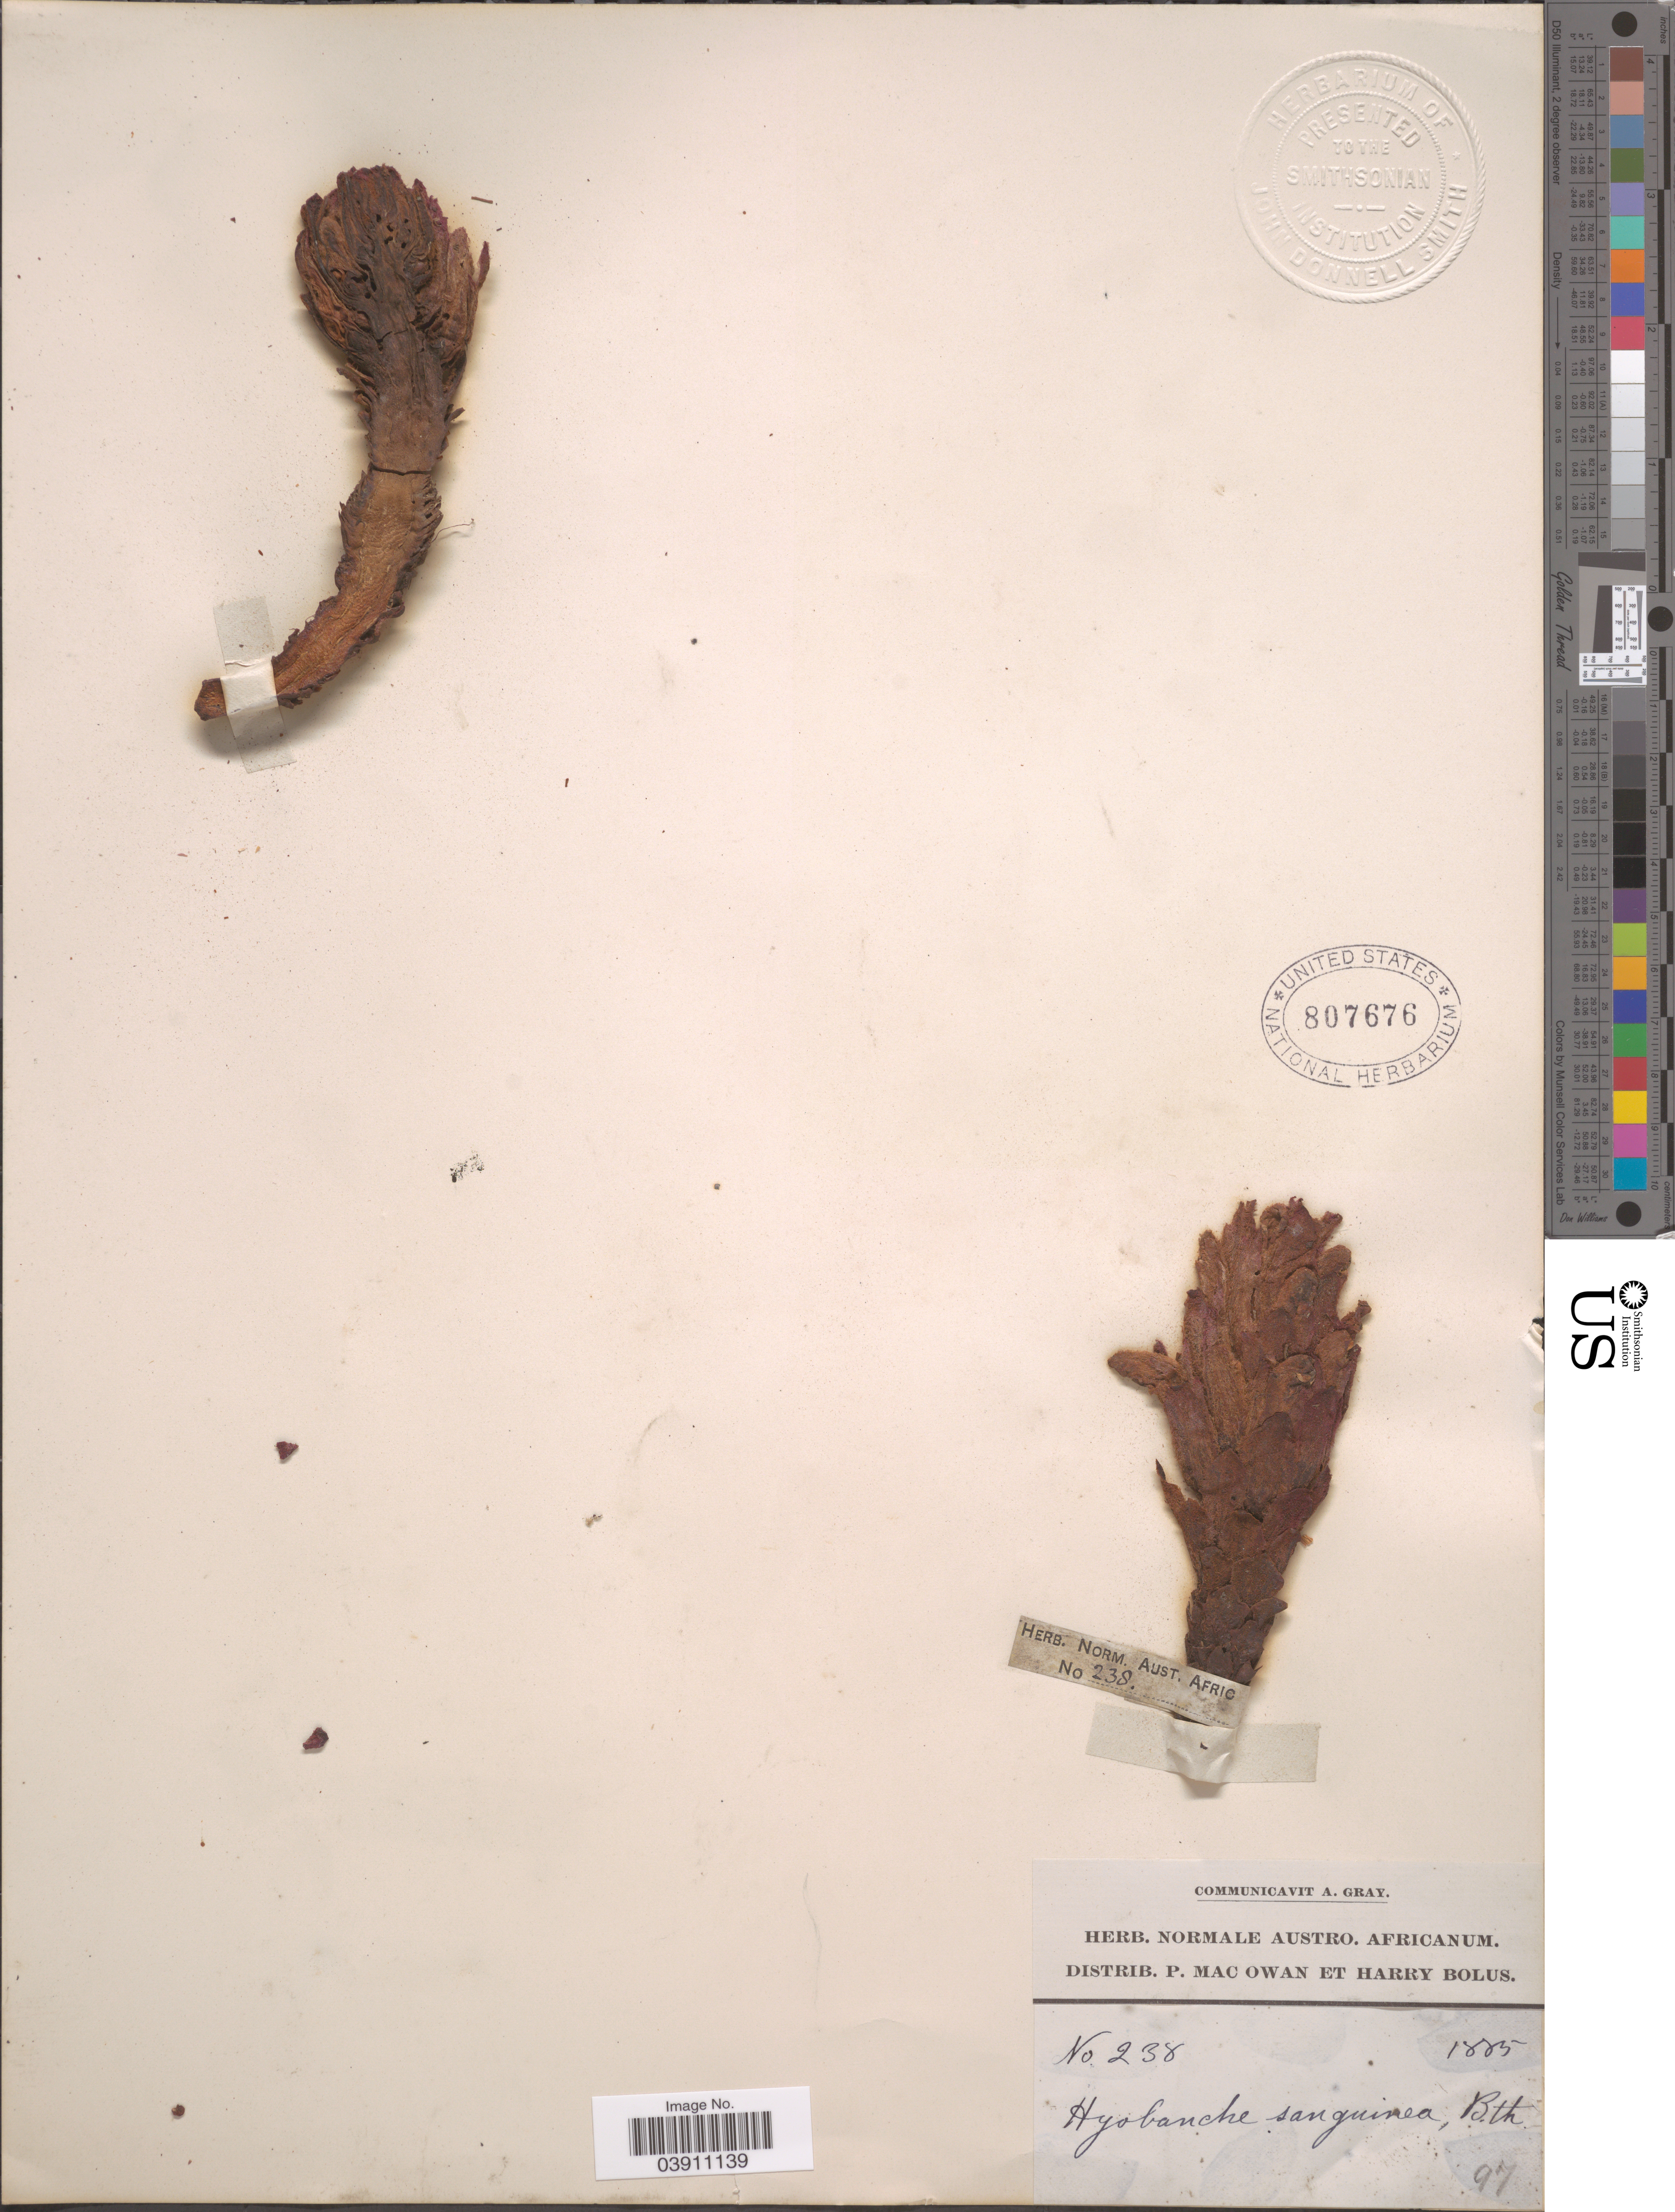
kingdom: Plantae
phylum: Tracheophyta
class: Magnoliopsida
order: Lamiales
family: Orobanchaceae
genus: Hyobanche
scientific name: Hyobanche sanguinea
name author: L.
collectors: P. MacOwan & H. Bolus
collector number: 238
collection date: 1885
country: South Africa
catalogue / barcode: US 807676